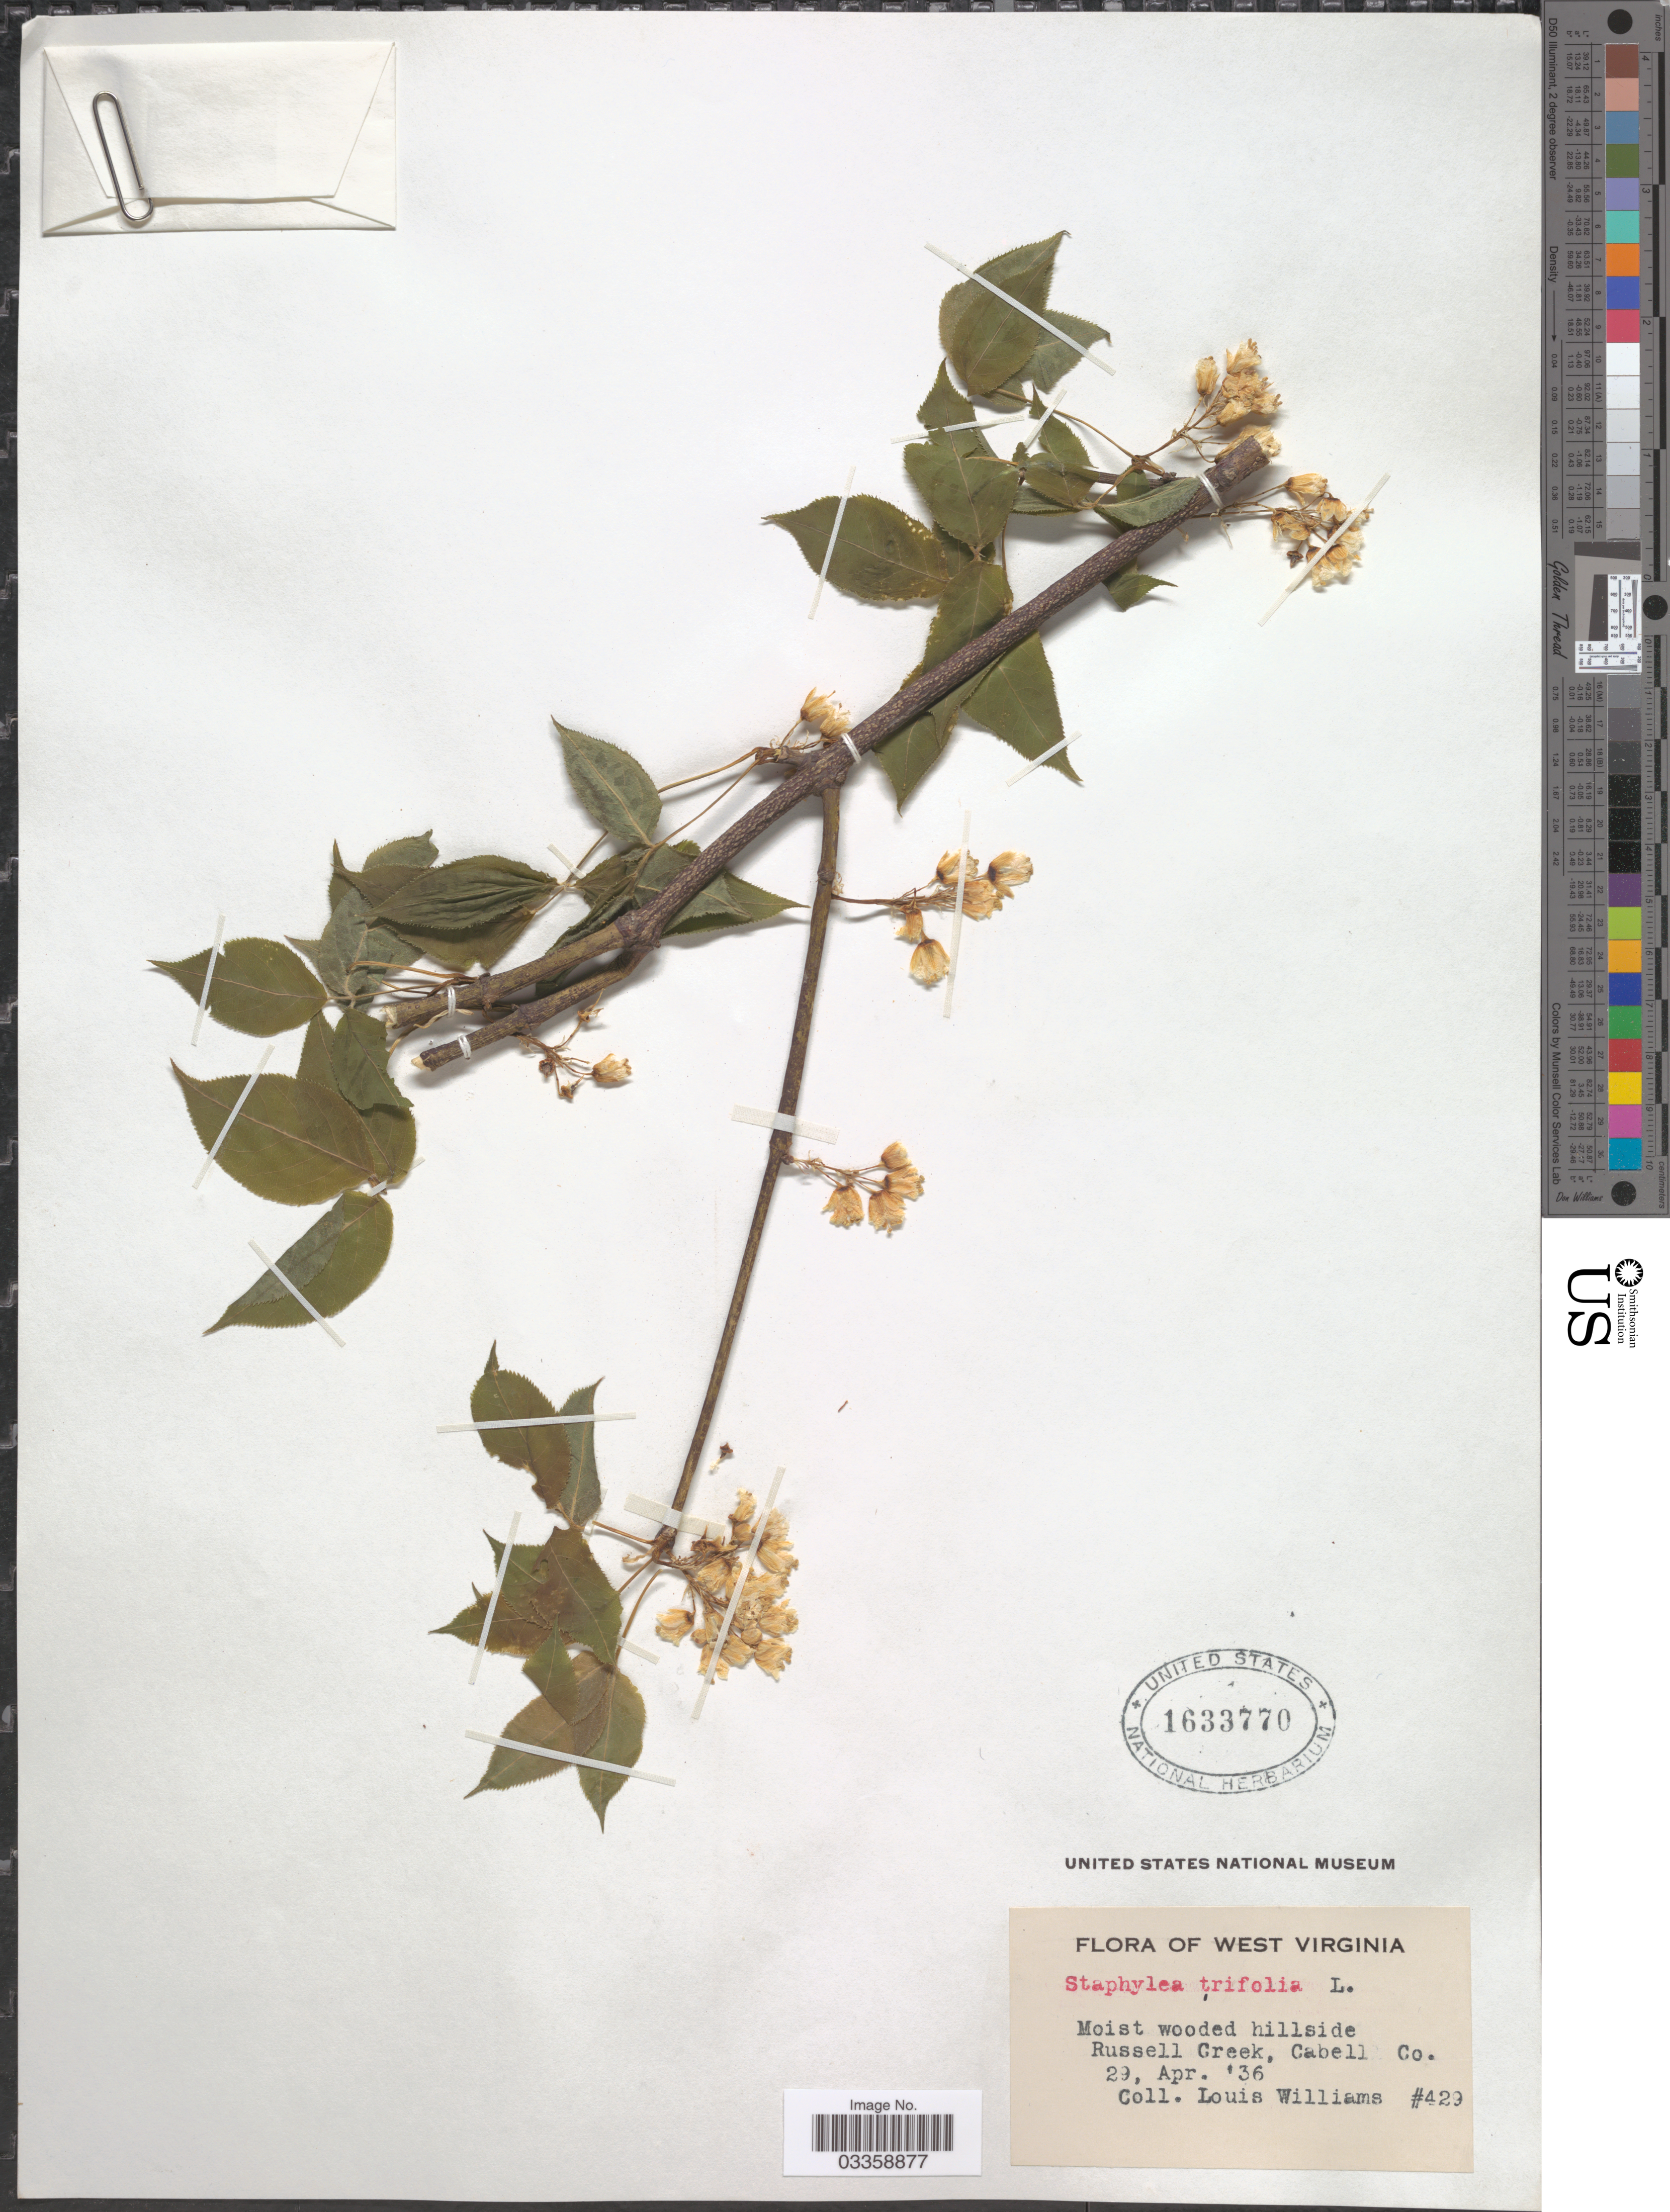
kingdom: Plantae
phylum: Tracheophyta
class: Magnoliopsida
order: Crossosomatales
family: Staphyleaceae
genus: Staphylea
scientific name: Staphylea trifolia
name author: L.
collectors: L. G. Williams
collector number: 429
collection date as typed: Transcribed d/m/y: 29/4/36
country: United States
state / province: West Virginia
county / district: Cabell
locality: Russell Creek, Cabell Co.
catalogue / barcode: US 1633770